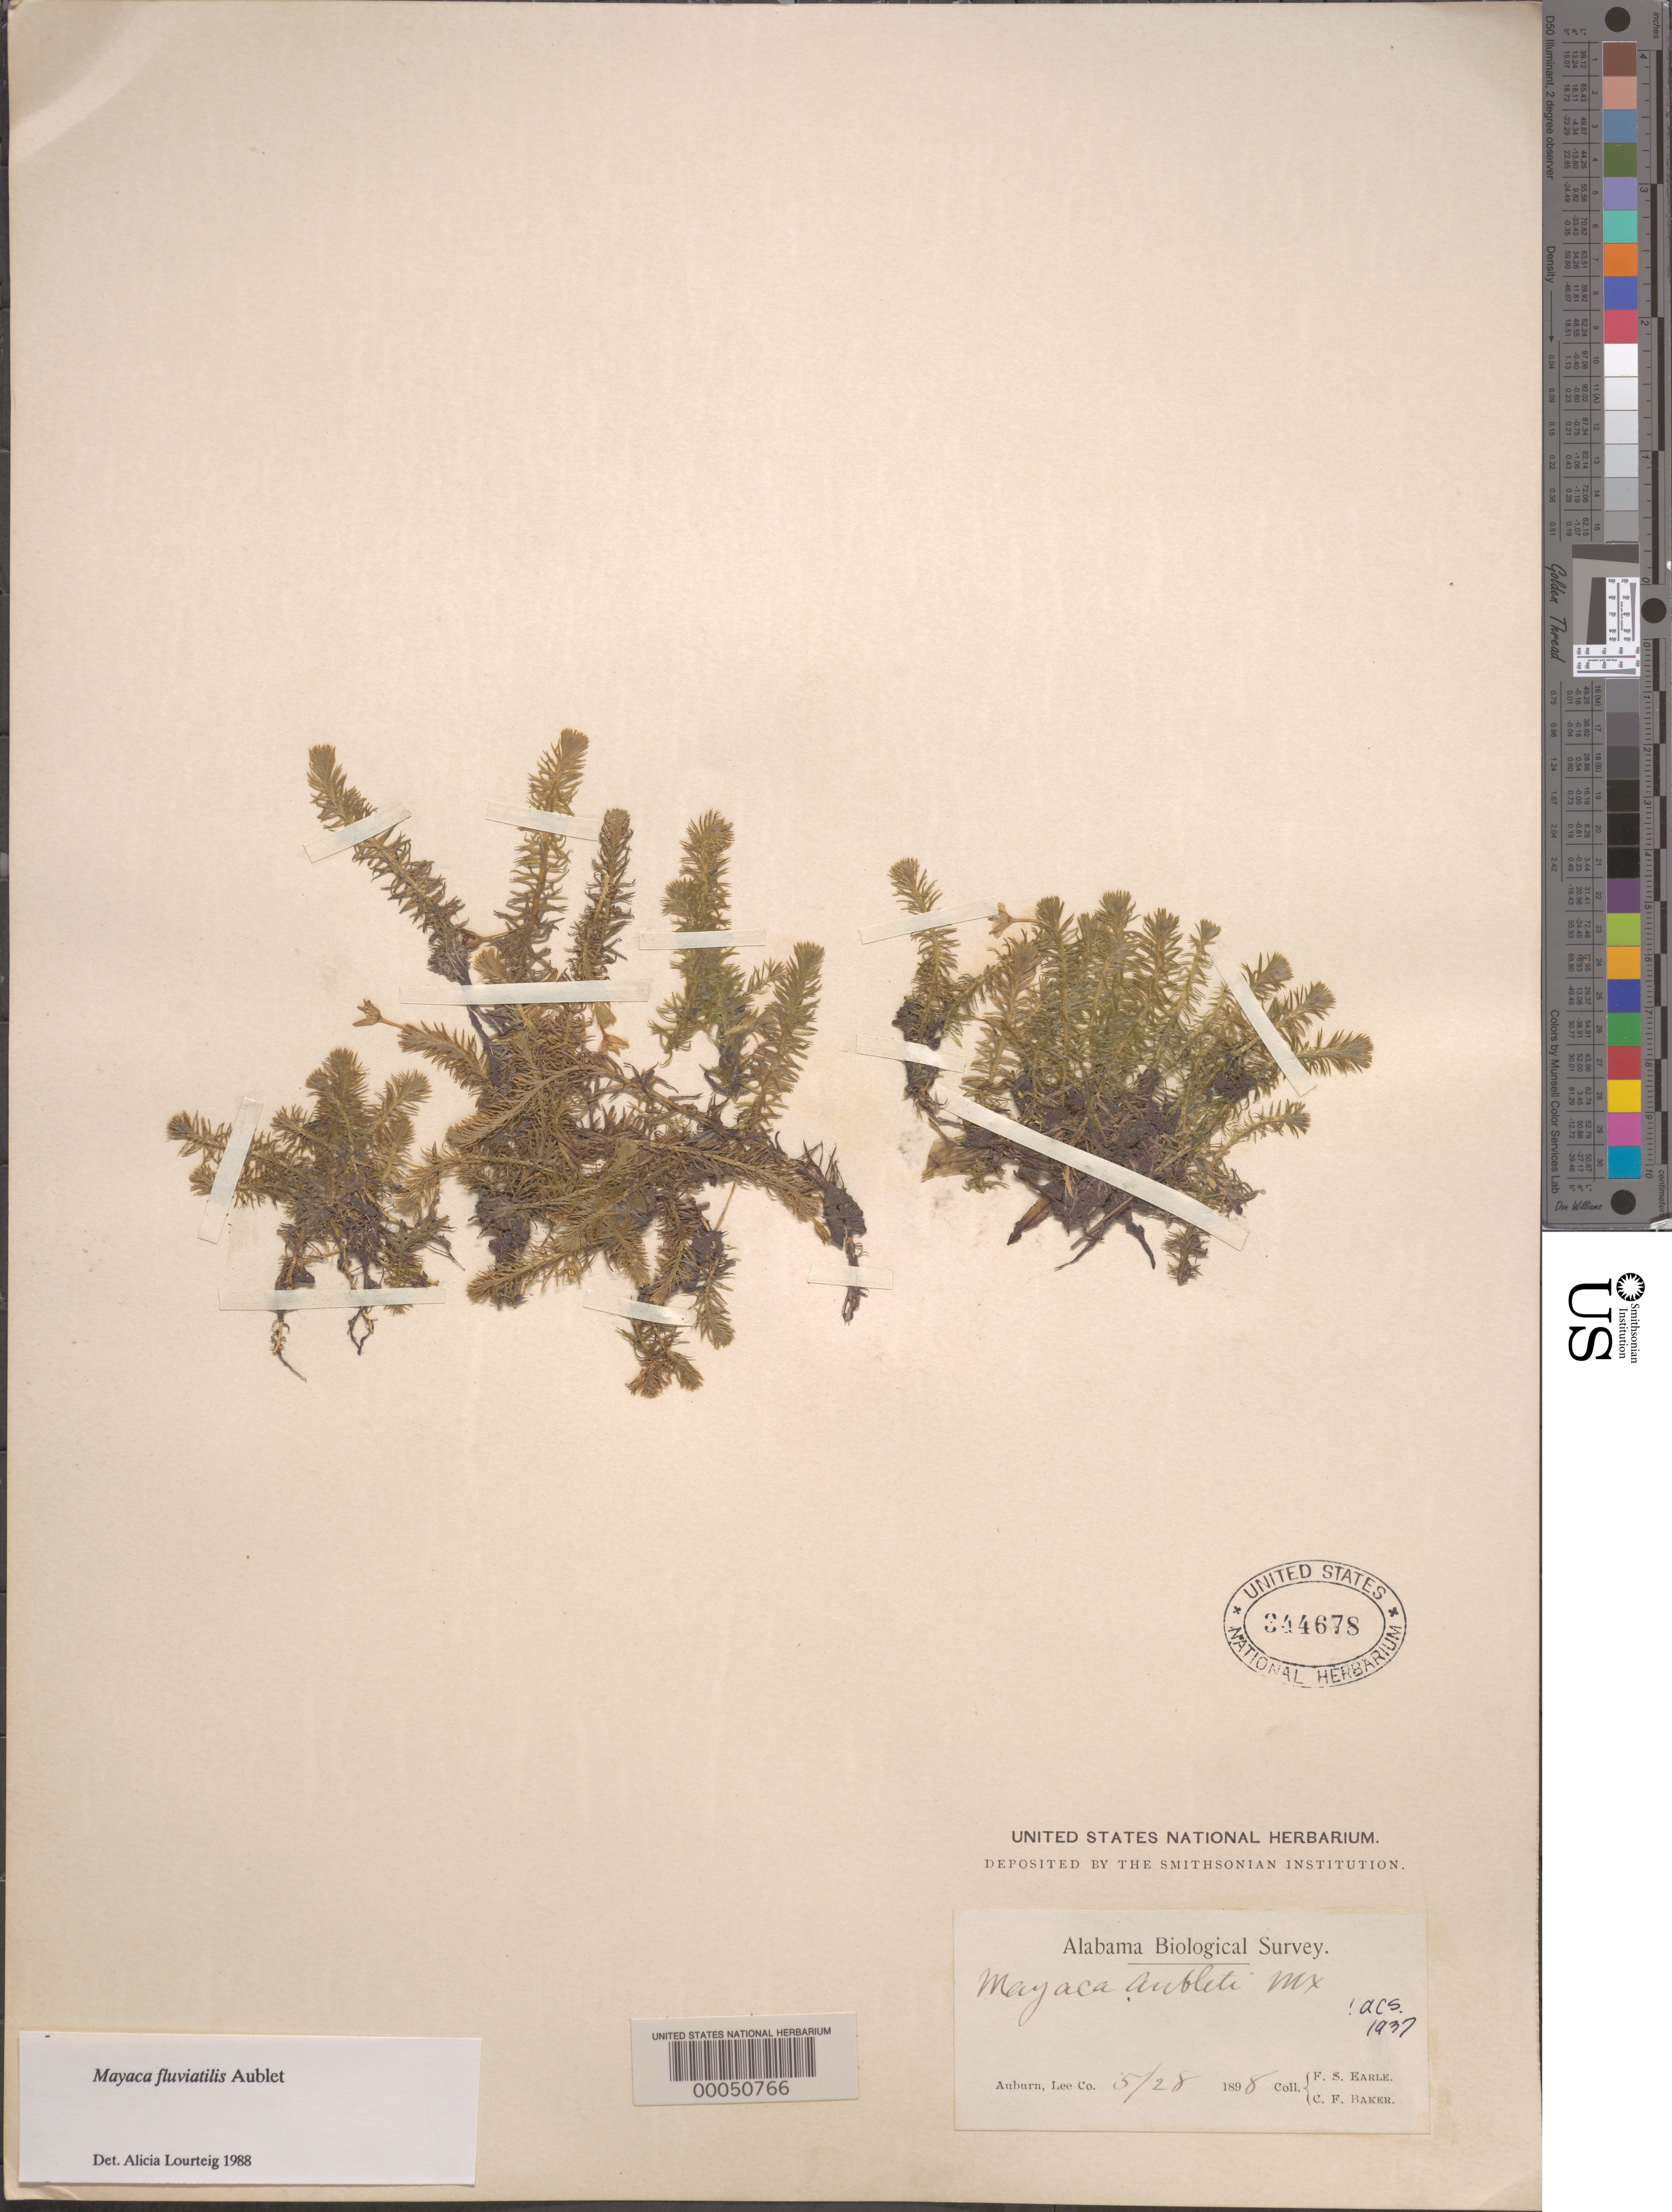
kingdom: Plantae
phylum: Tracheophyta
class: Liliopsida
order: Poales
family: Mayacaceae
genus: Mayaca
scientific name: Mayaca fluviatilis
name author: Aubl.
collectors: F. S. Earle & C. F. Baker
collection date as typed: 28 May 1898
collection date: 1898-05-28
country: United States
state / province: Alabama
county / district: Lee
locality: Auburn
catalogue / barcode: US 344678